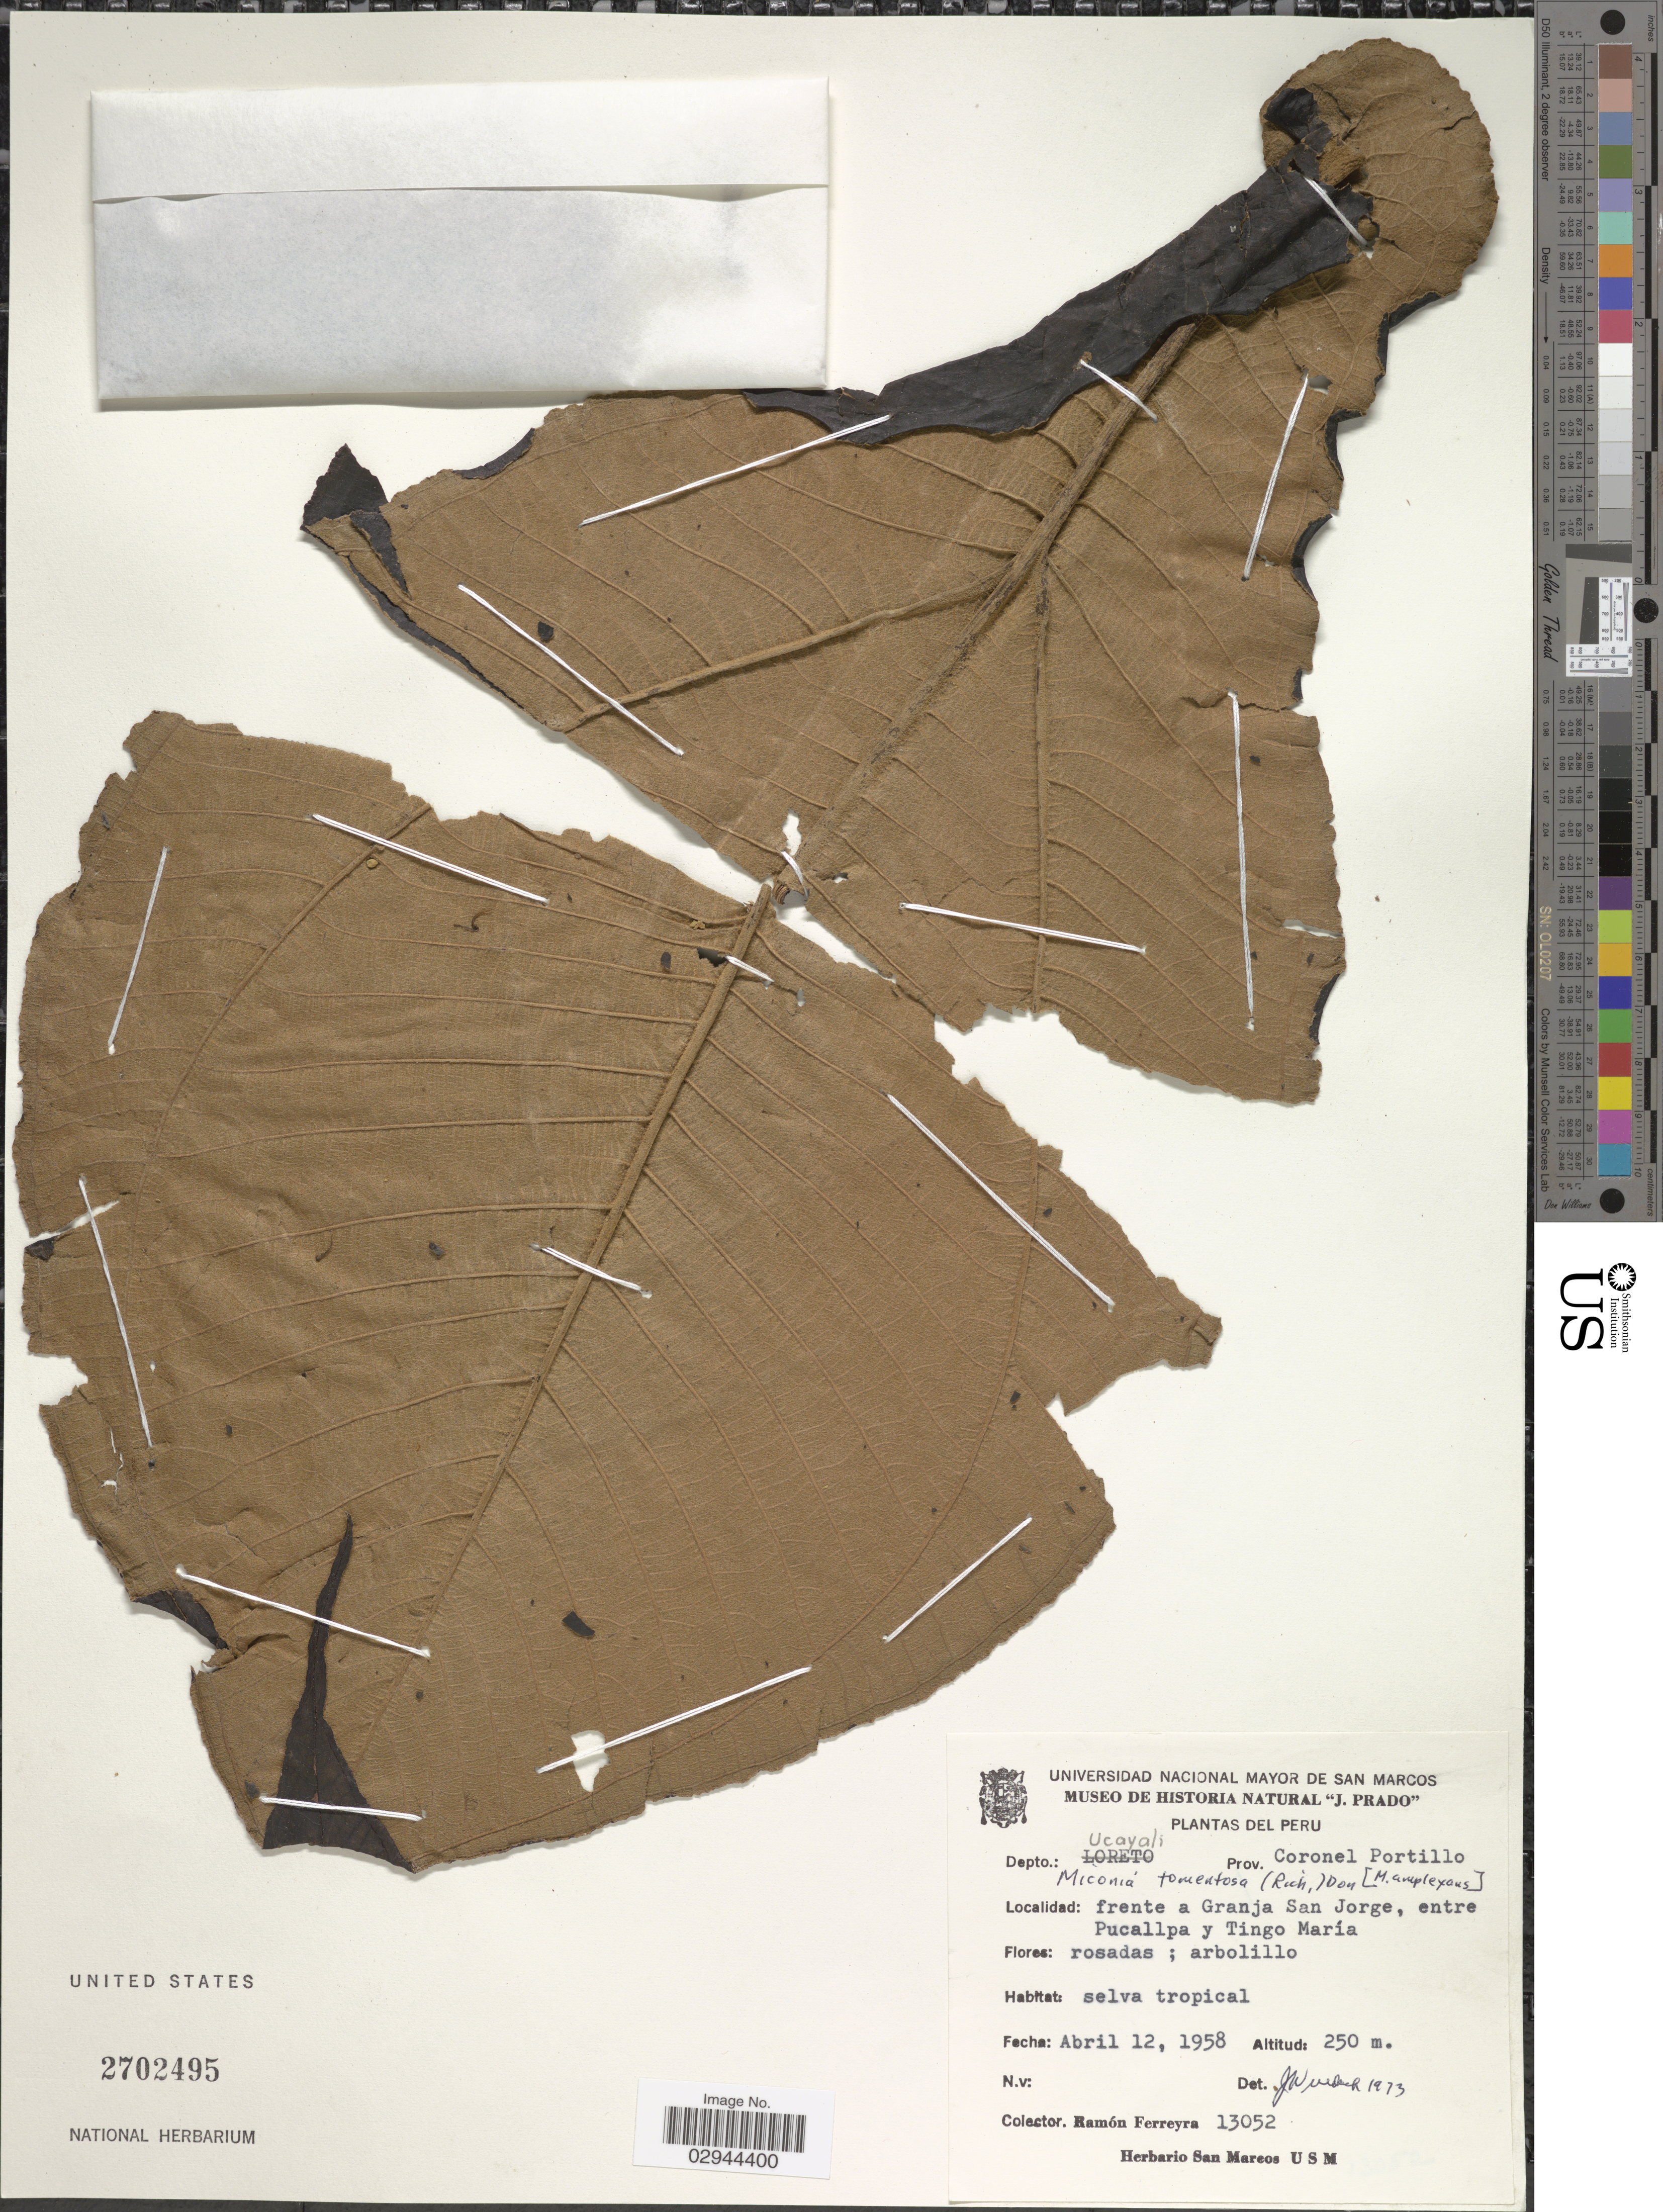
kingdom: Plantae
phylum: Tracheophyta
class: Magnoliopsida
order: Myrtales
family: Melastomataceae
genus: Miconia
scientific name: Miconia tomentosa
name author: (Rich.) D. Don ex DC.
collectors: R. A. Ferreyra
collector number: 13052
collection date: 1958-04-12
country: Peru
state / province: Ucayali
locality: Depto.: Ucayali. Prov. Coronel Portillo. Frente a Granja San Jorge, entre Pucallpa y Tingo María.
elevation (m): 250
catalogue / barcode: US 2702495